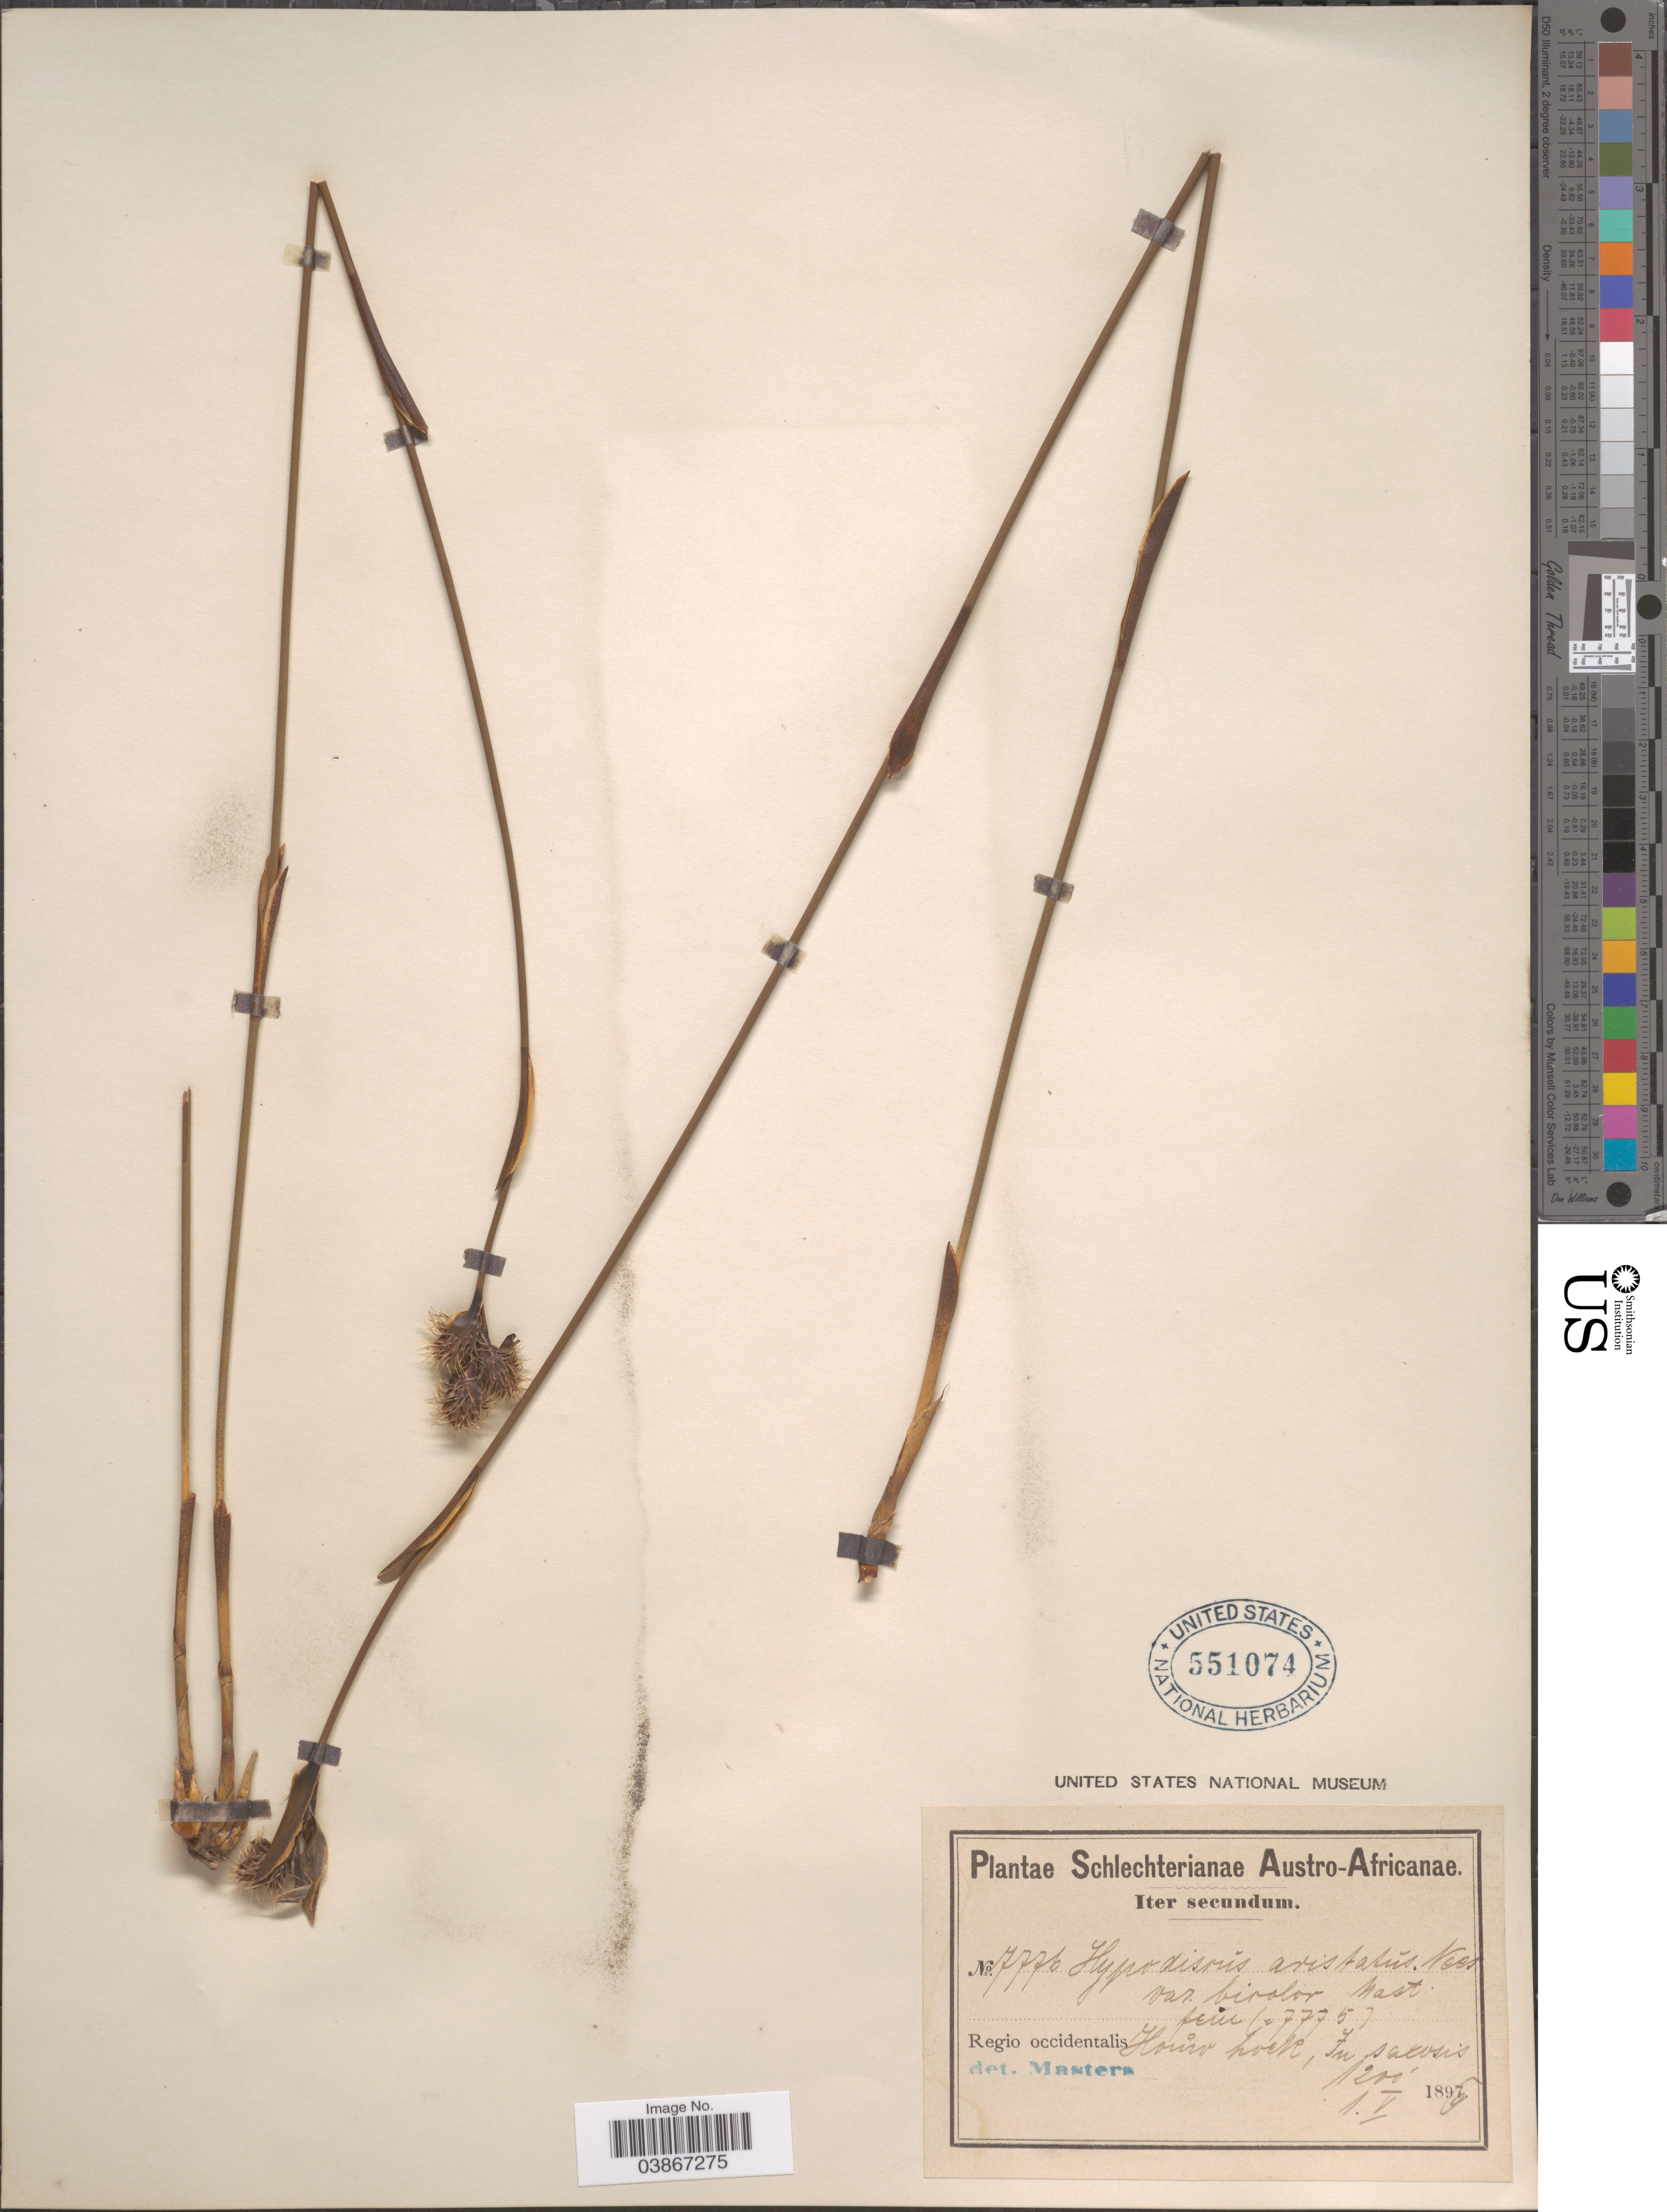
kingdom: Plantae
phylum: Tracheophyta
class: Liliopsida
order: Poales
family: Restionaceae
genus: Hypodiscus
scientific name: Hypodiscus aristatus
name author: (Thunb.) C. Krauss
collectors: Schlechter, --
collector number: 7776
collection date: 1896-05-01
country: South Africa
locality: Austro-Africanae. Regio occidentalis: Houw hoek, In saxosis.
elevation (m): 61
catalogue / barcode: US 551074